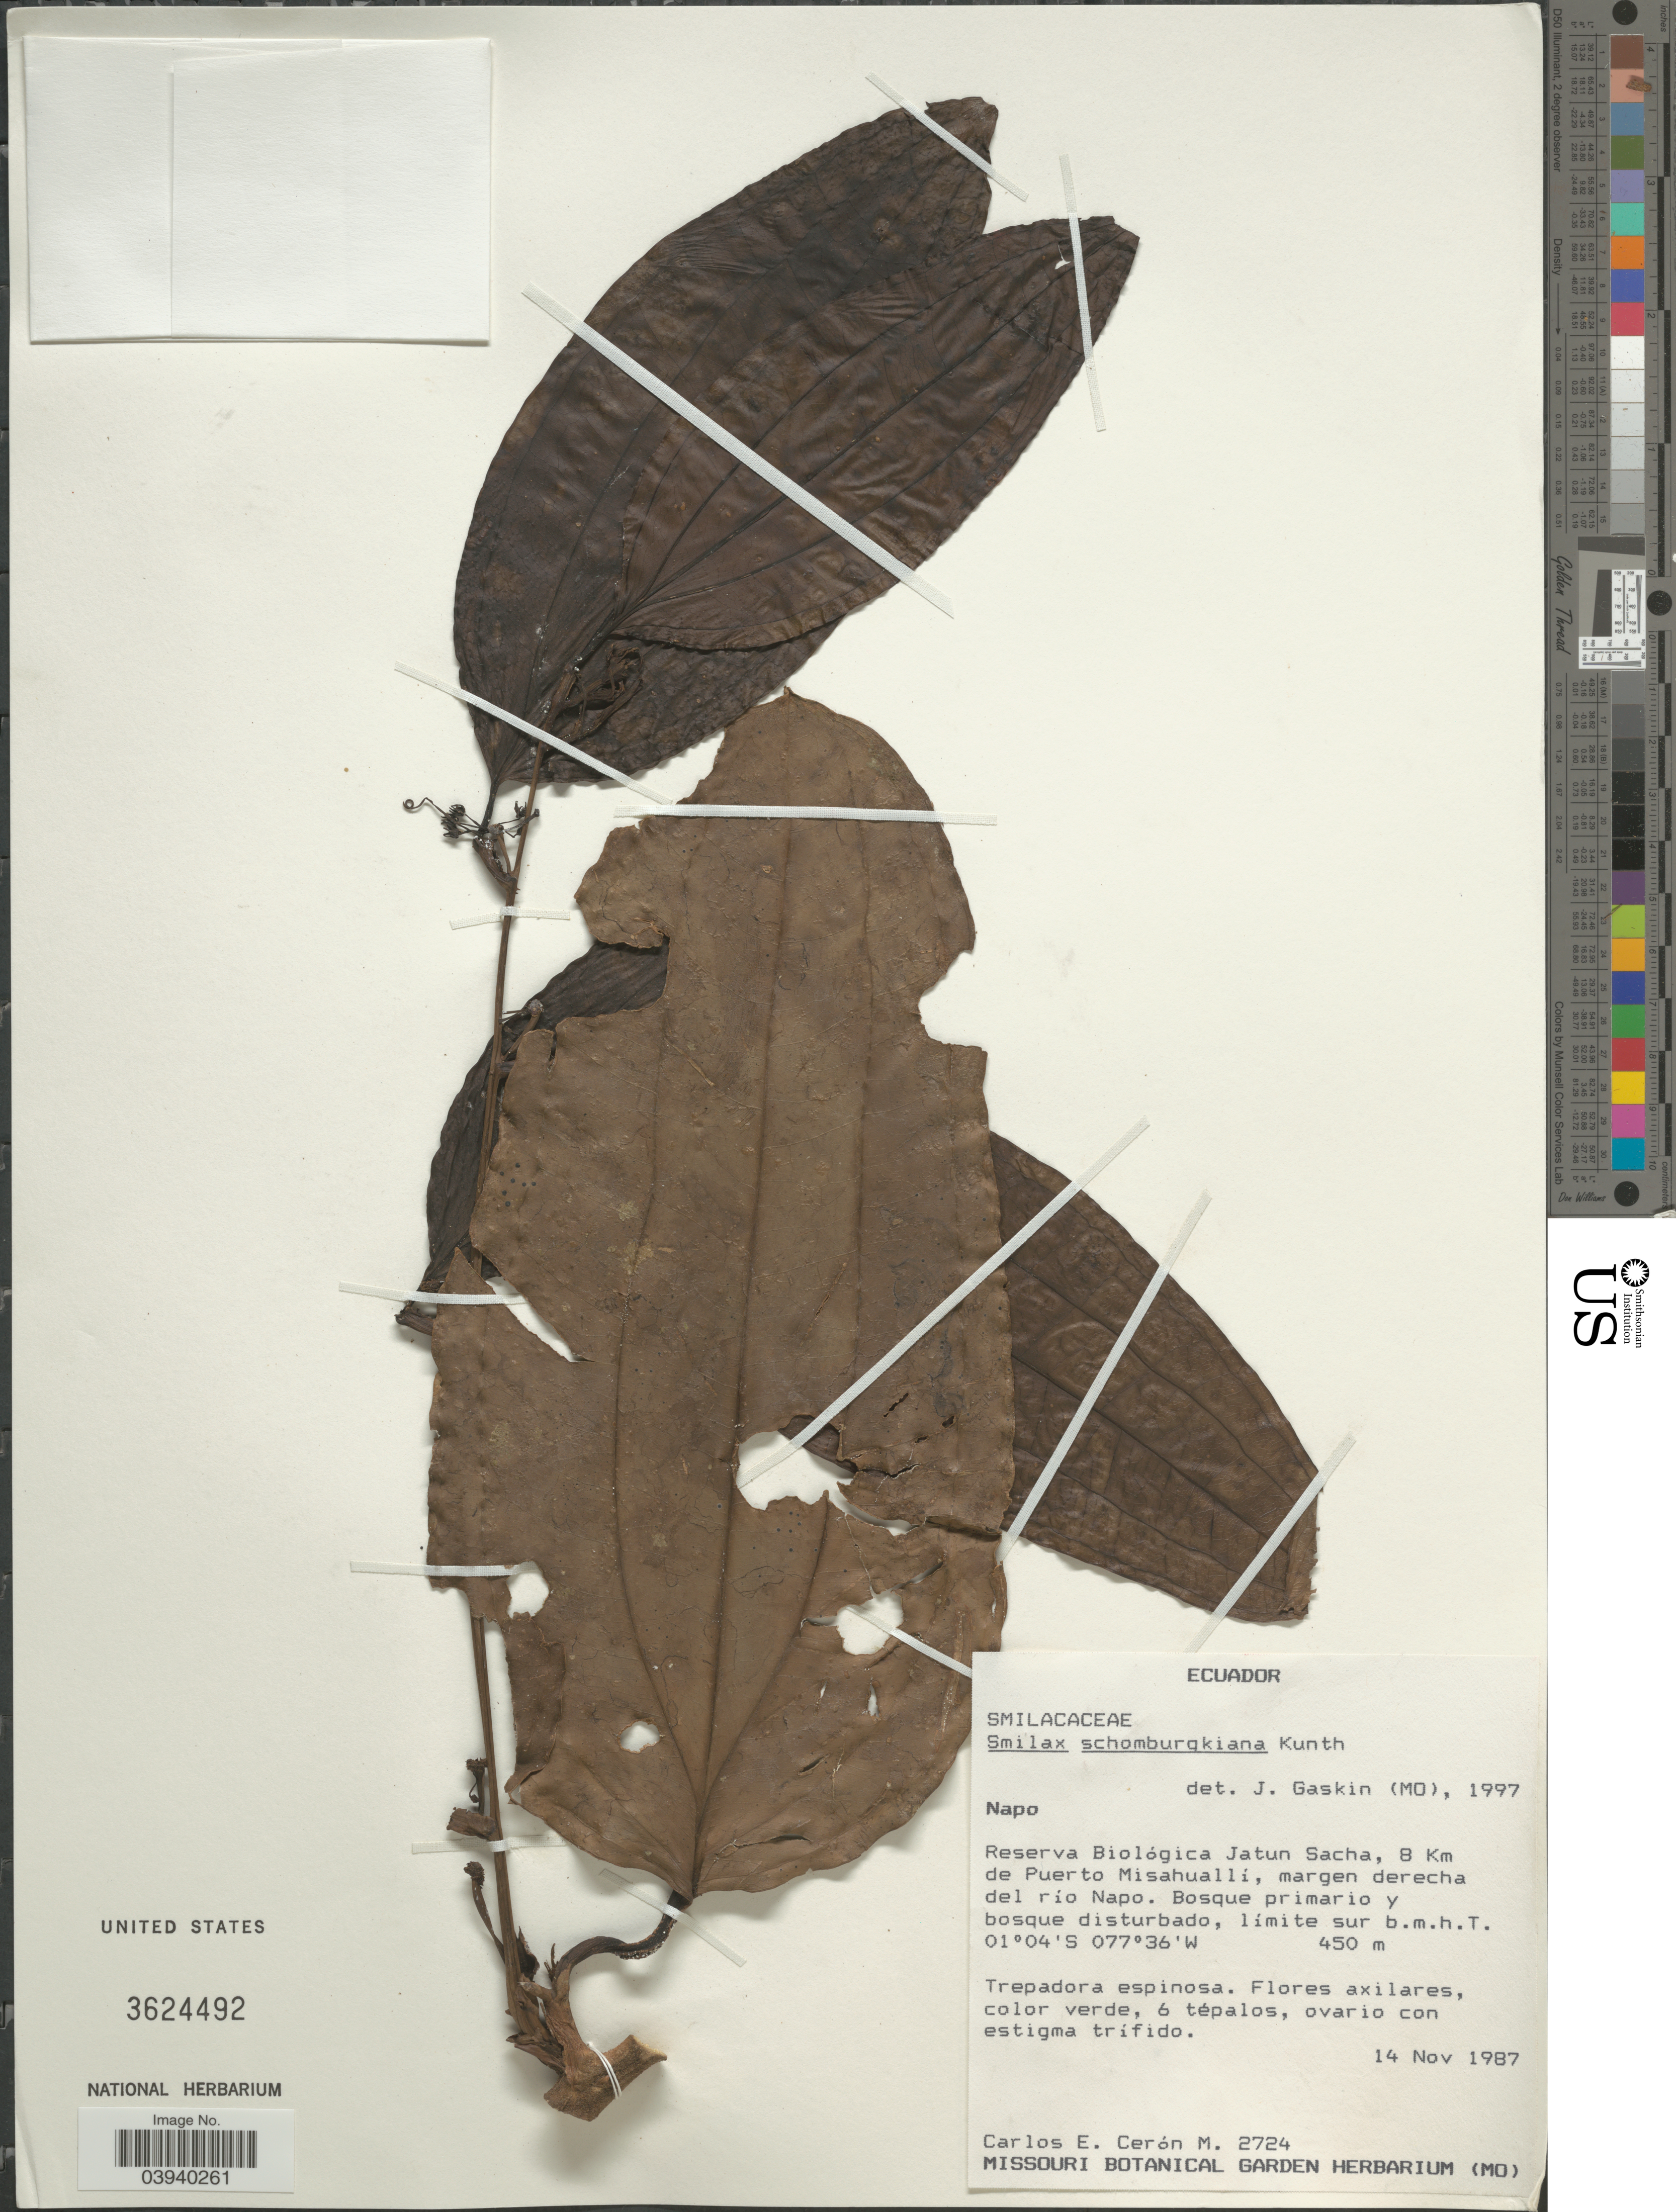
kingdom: Plantae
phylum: Tracheophyta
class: Liliopsida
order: Liliales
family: Smilacaceae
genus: Smilax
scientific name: Smilax schomburgkiana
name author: Kunth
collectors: C. E. Cerón M.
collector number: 2724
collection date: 1987-11-14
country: Ecuador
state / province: Napo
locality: Reserva Biológica Jatun Sacha, 8 Km de Puerto Misahuallí, margen derecha del río Napo.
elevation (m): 450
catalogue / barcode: US 3624492